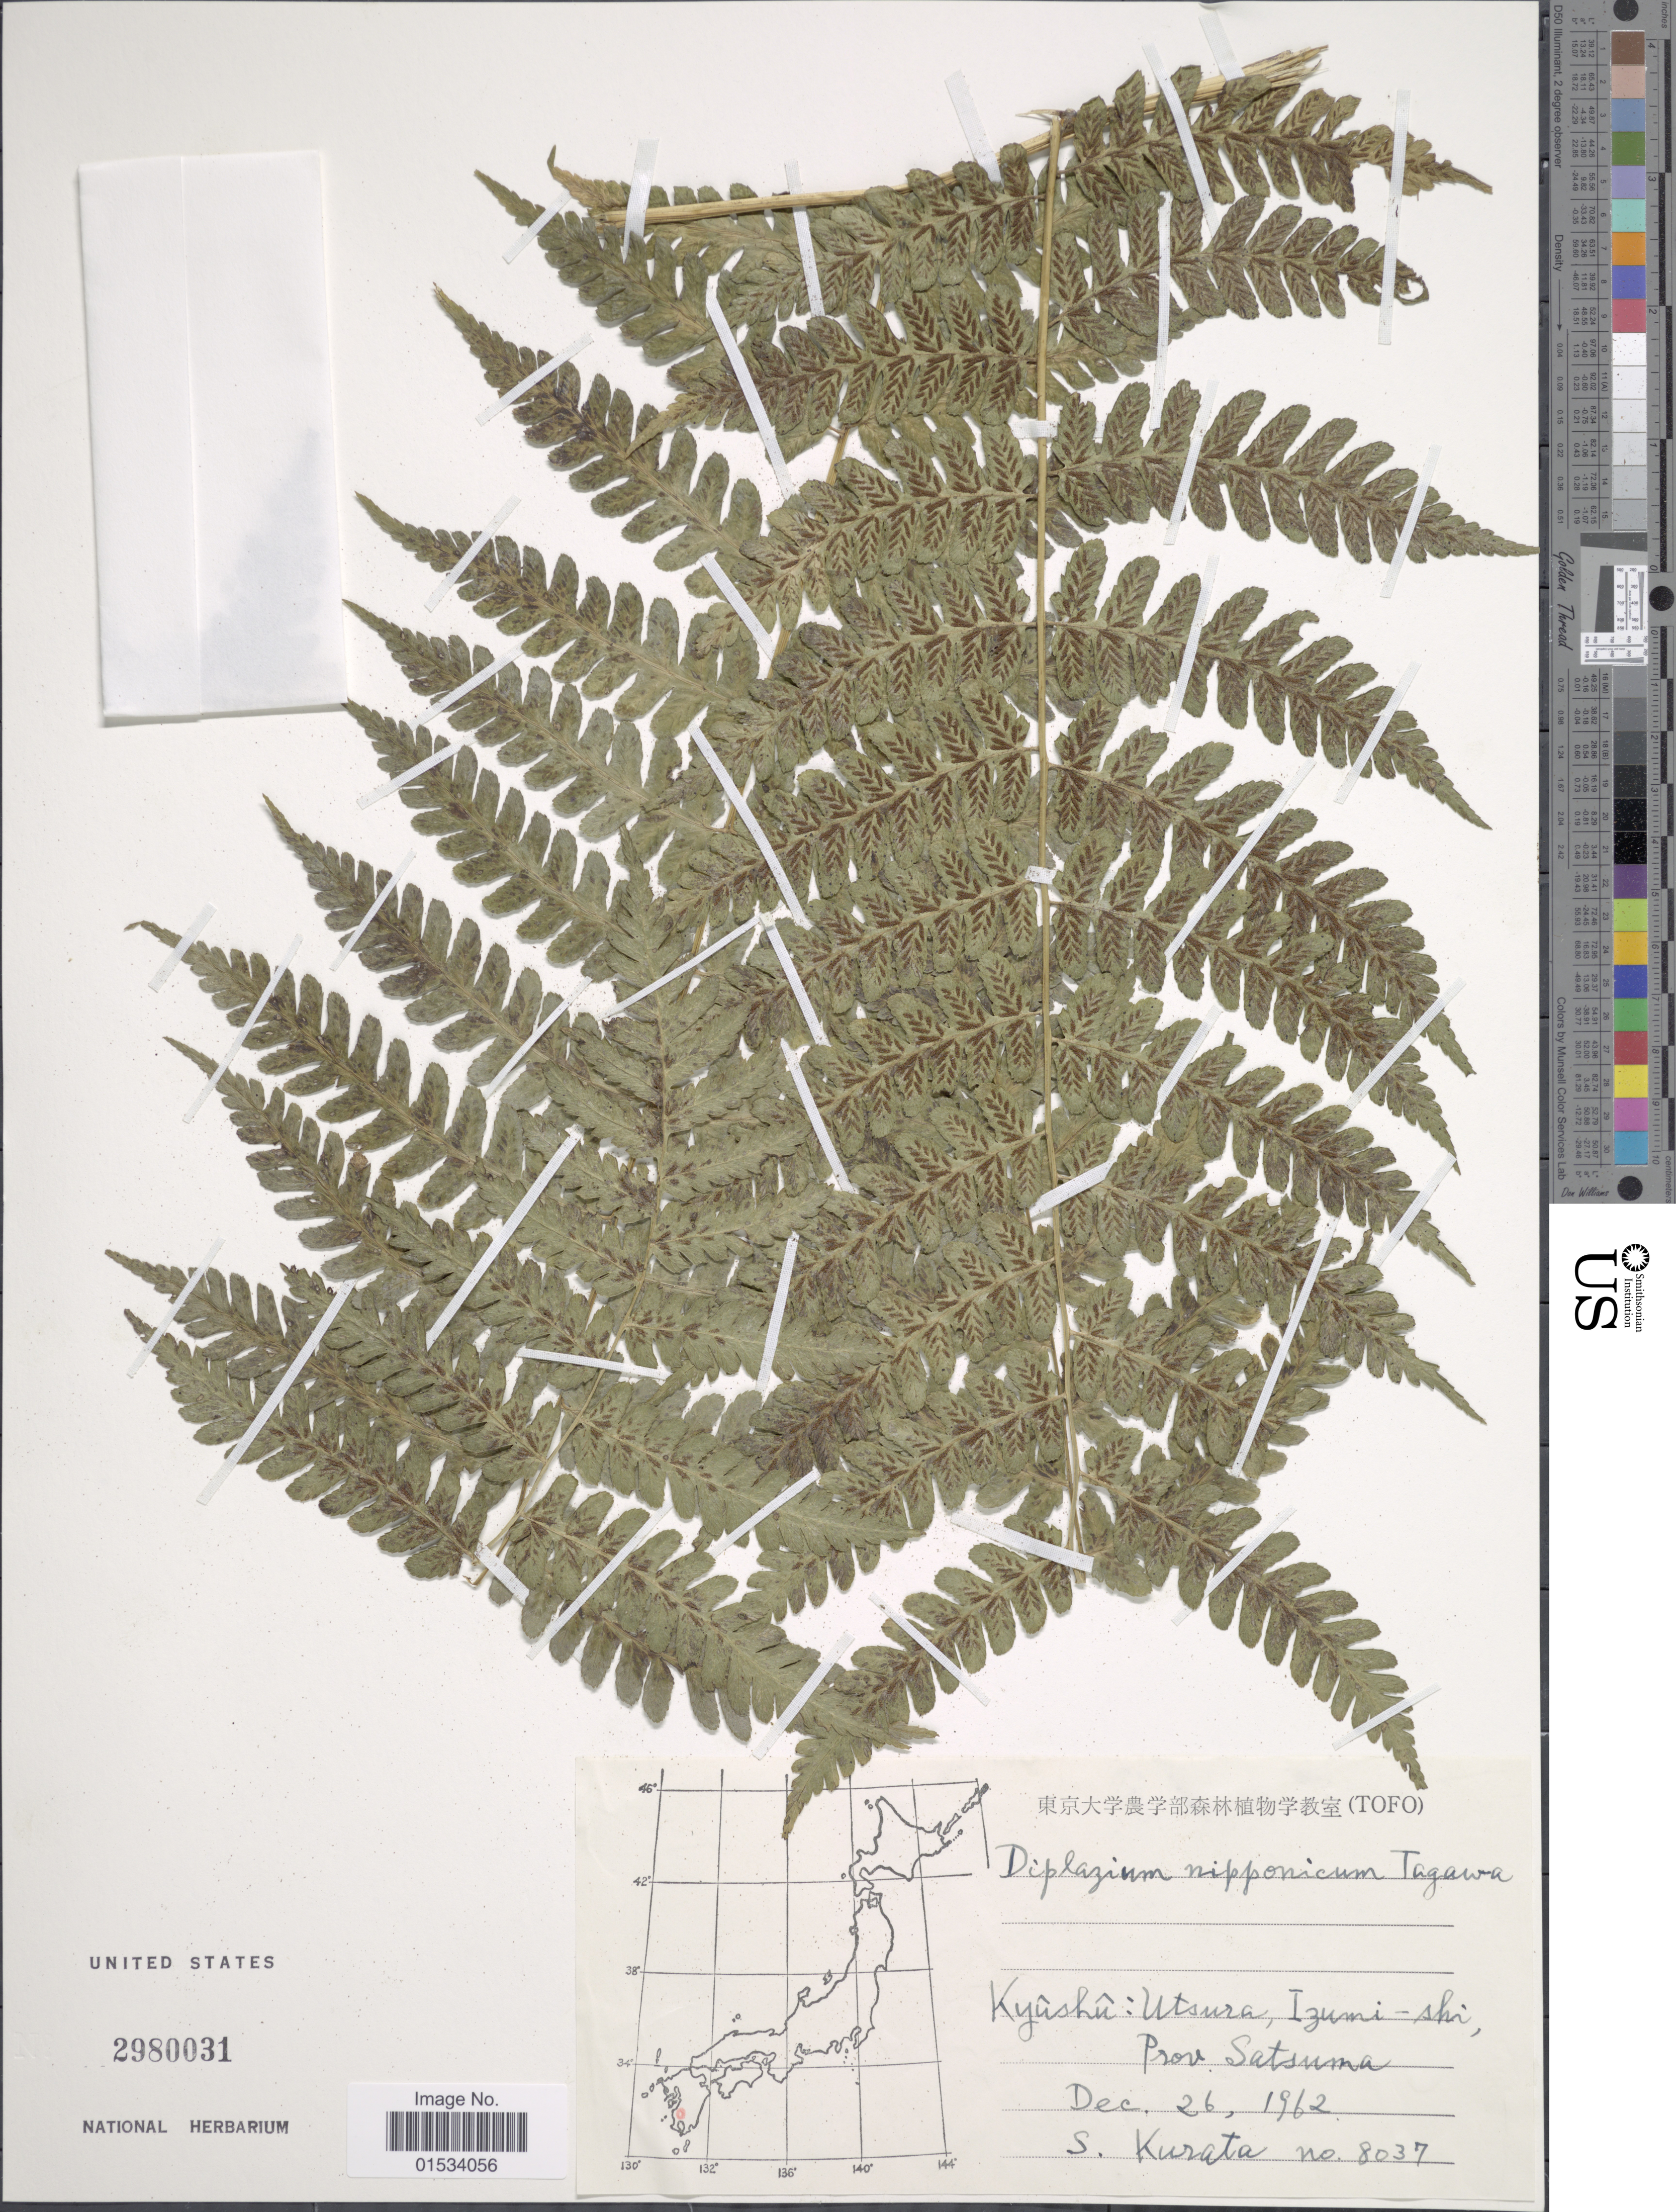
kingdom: Plantae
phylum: Tracheophyta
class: Polypodiopsida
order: Polypodiales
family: Athyriaceae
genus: Diplazium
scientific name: Diplazium nipponicolum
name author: (Ohwi)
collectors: Sa. Kurata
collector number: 8037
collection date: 1962-12-26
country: Japan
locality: Kyushu: Utsura, Izumi-shi, Prov. Satsuma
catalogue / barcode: US 2980031